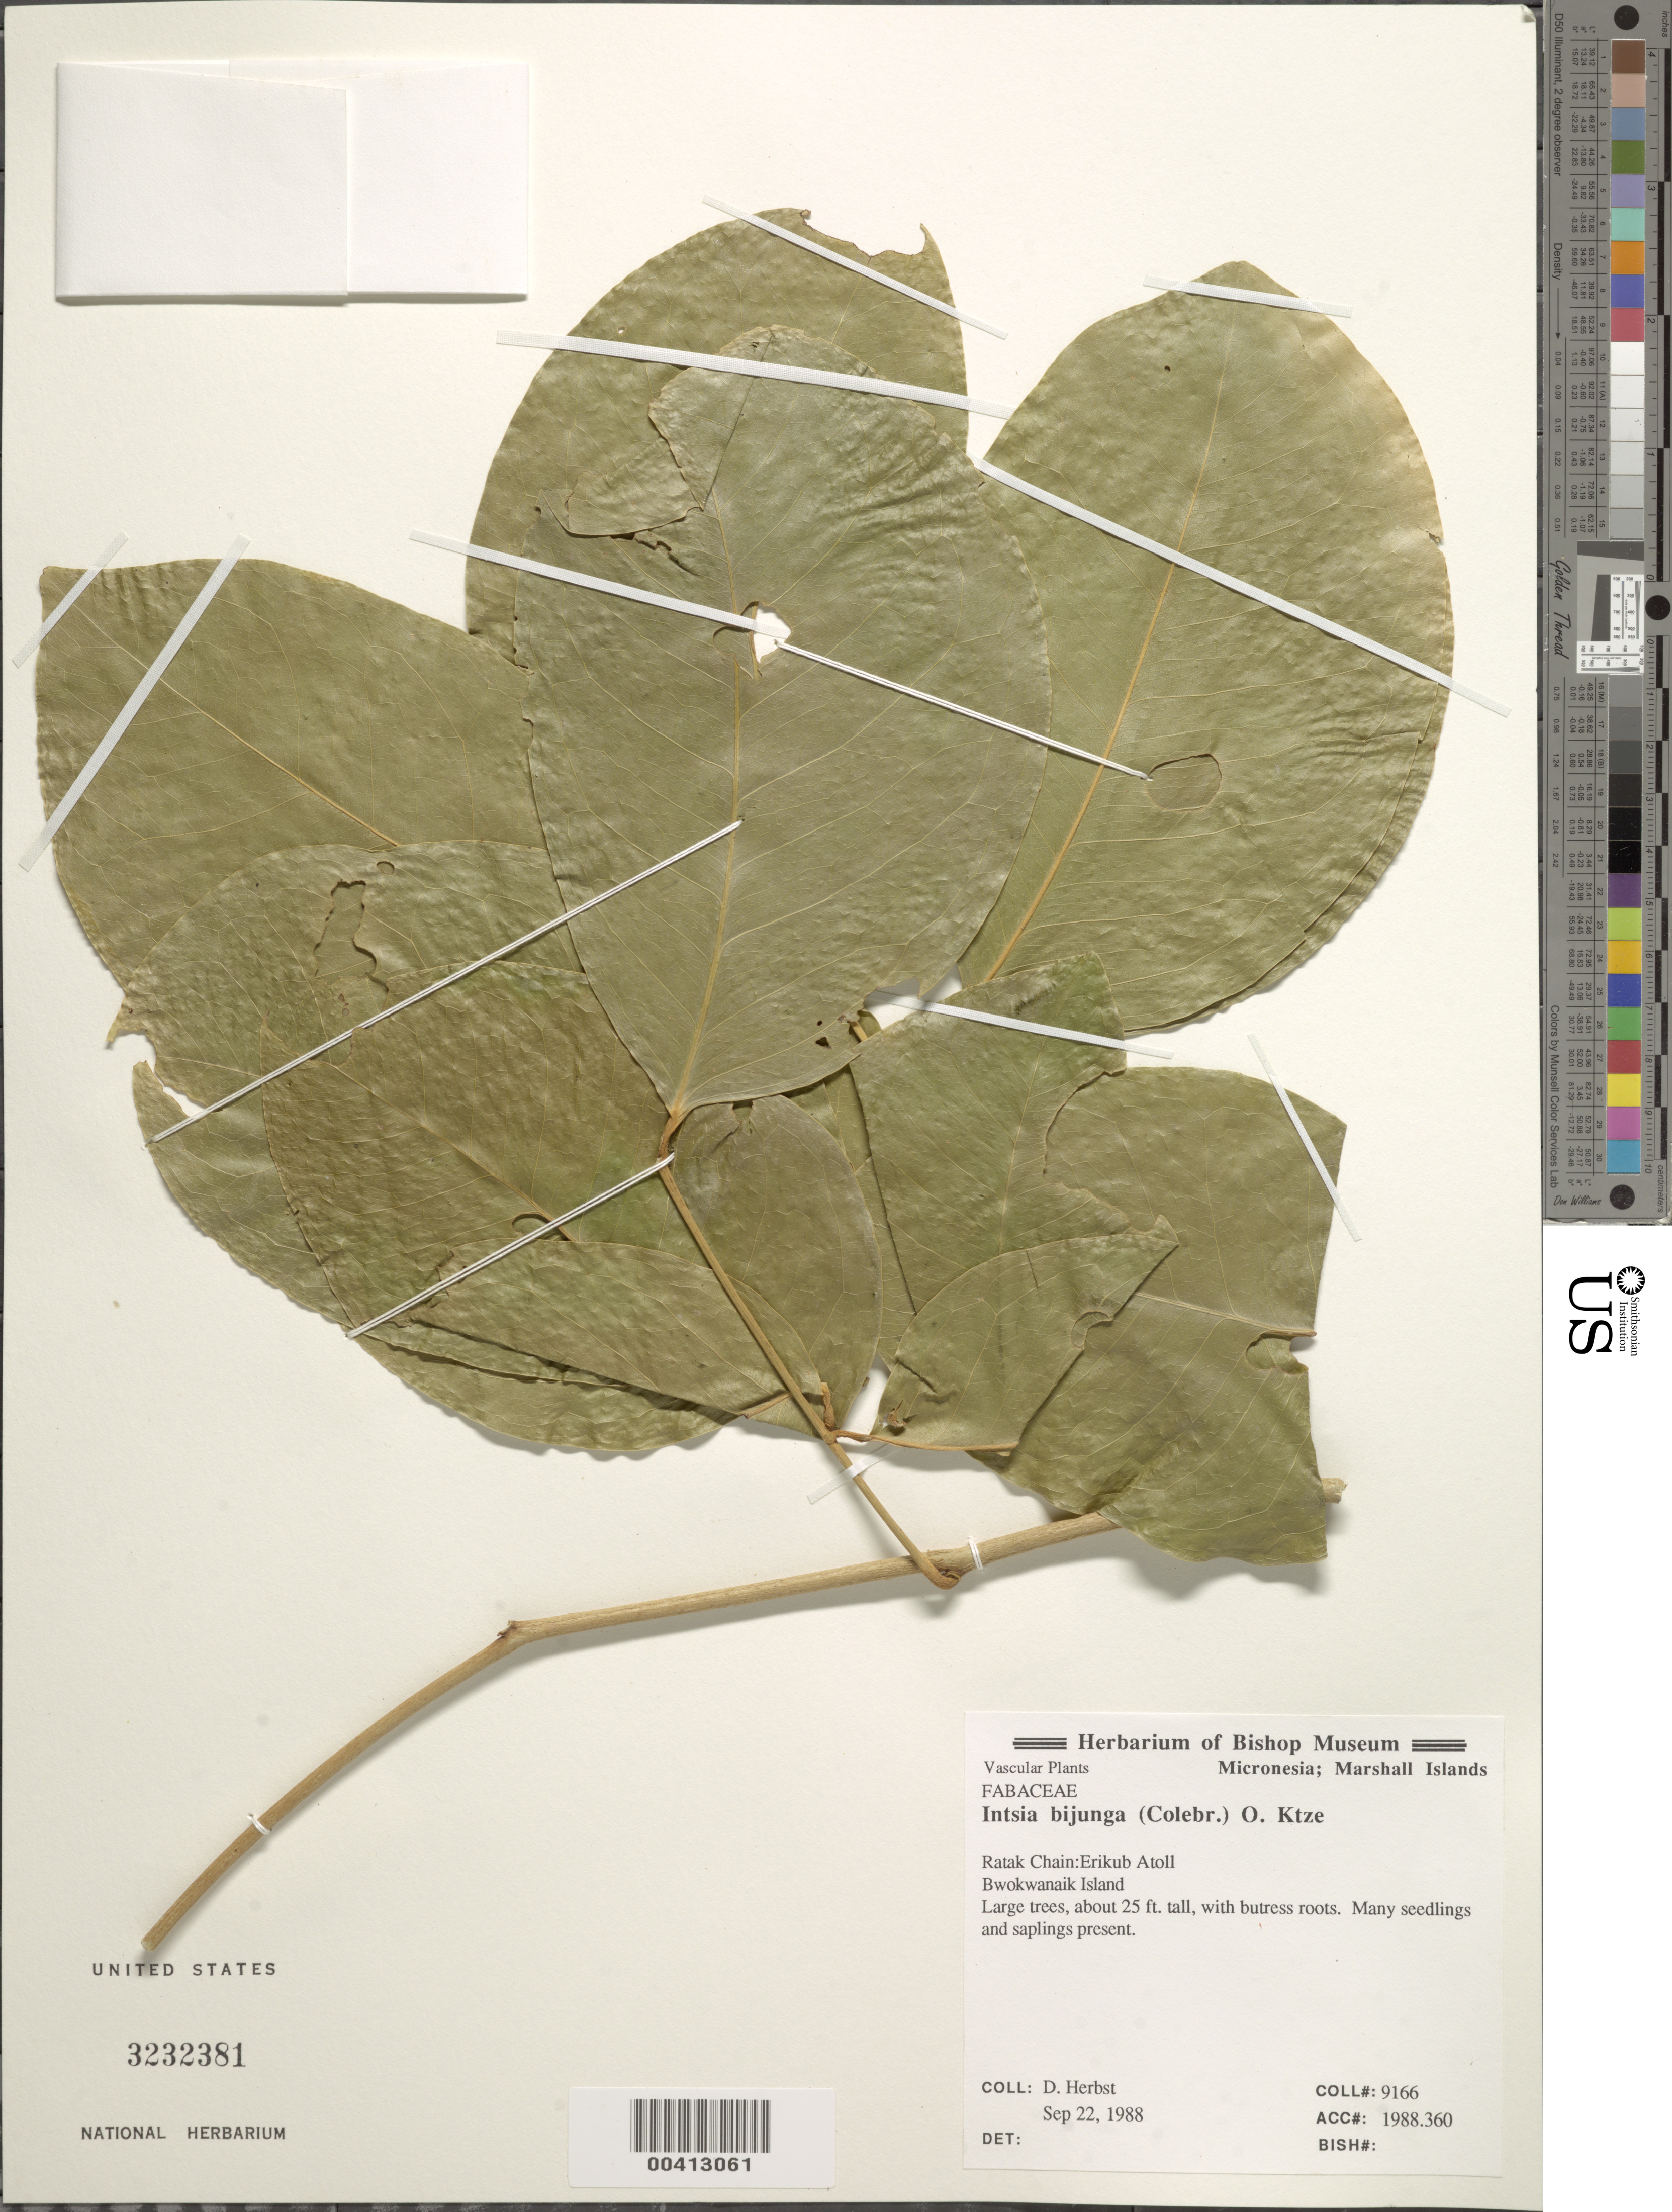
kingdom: Plantae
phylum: Tracheophyta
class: Magnoliopsida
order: Fabales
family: Fabaceae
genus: Intsia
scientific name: Intsia bijuga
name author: (Colebr.) Kuntze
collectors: D. R. Herbst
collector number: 9166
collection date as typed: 22 Sep 1988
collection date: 1988-09-22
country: Marshall Islands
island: Erikub [Erikup] Atoll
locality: Bwokwanaik Islet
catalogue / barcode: US 3232381